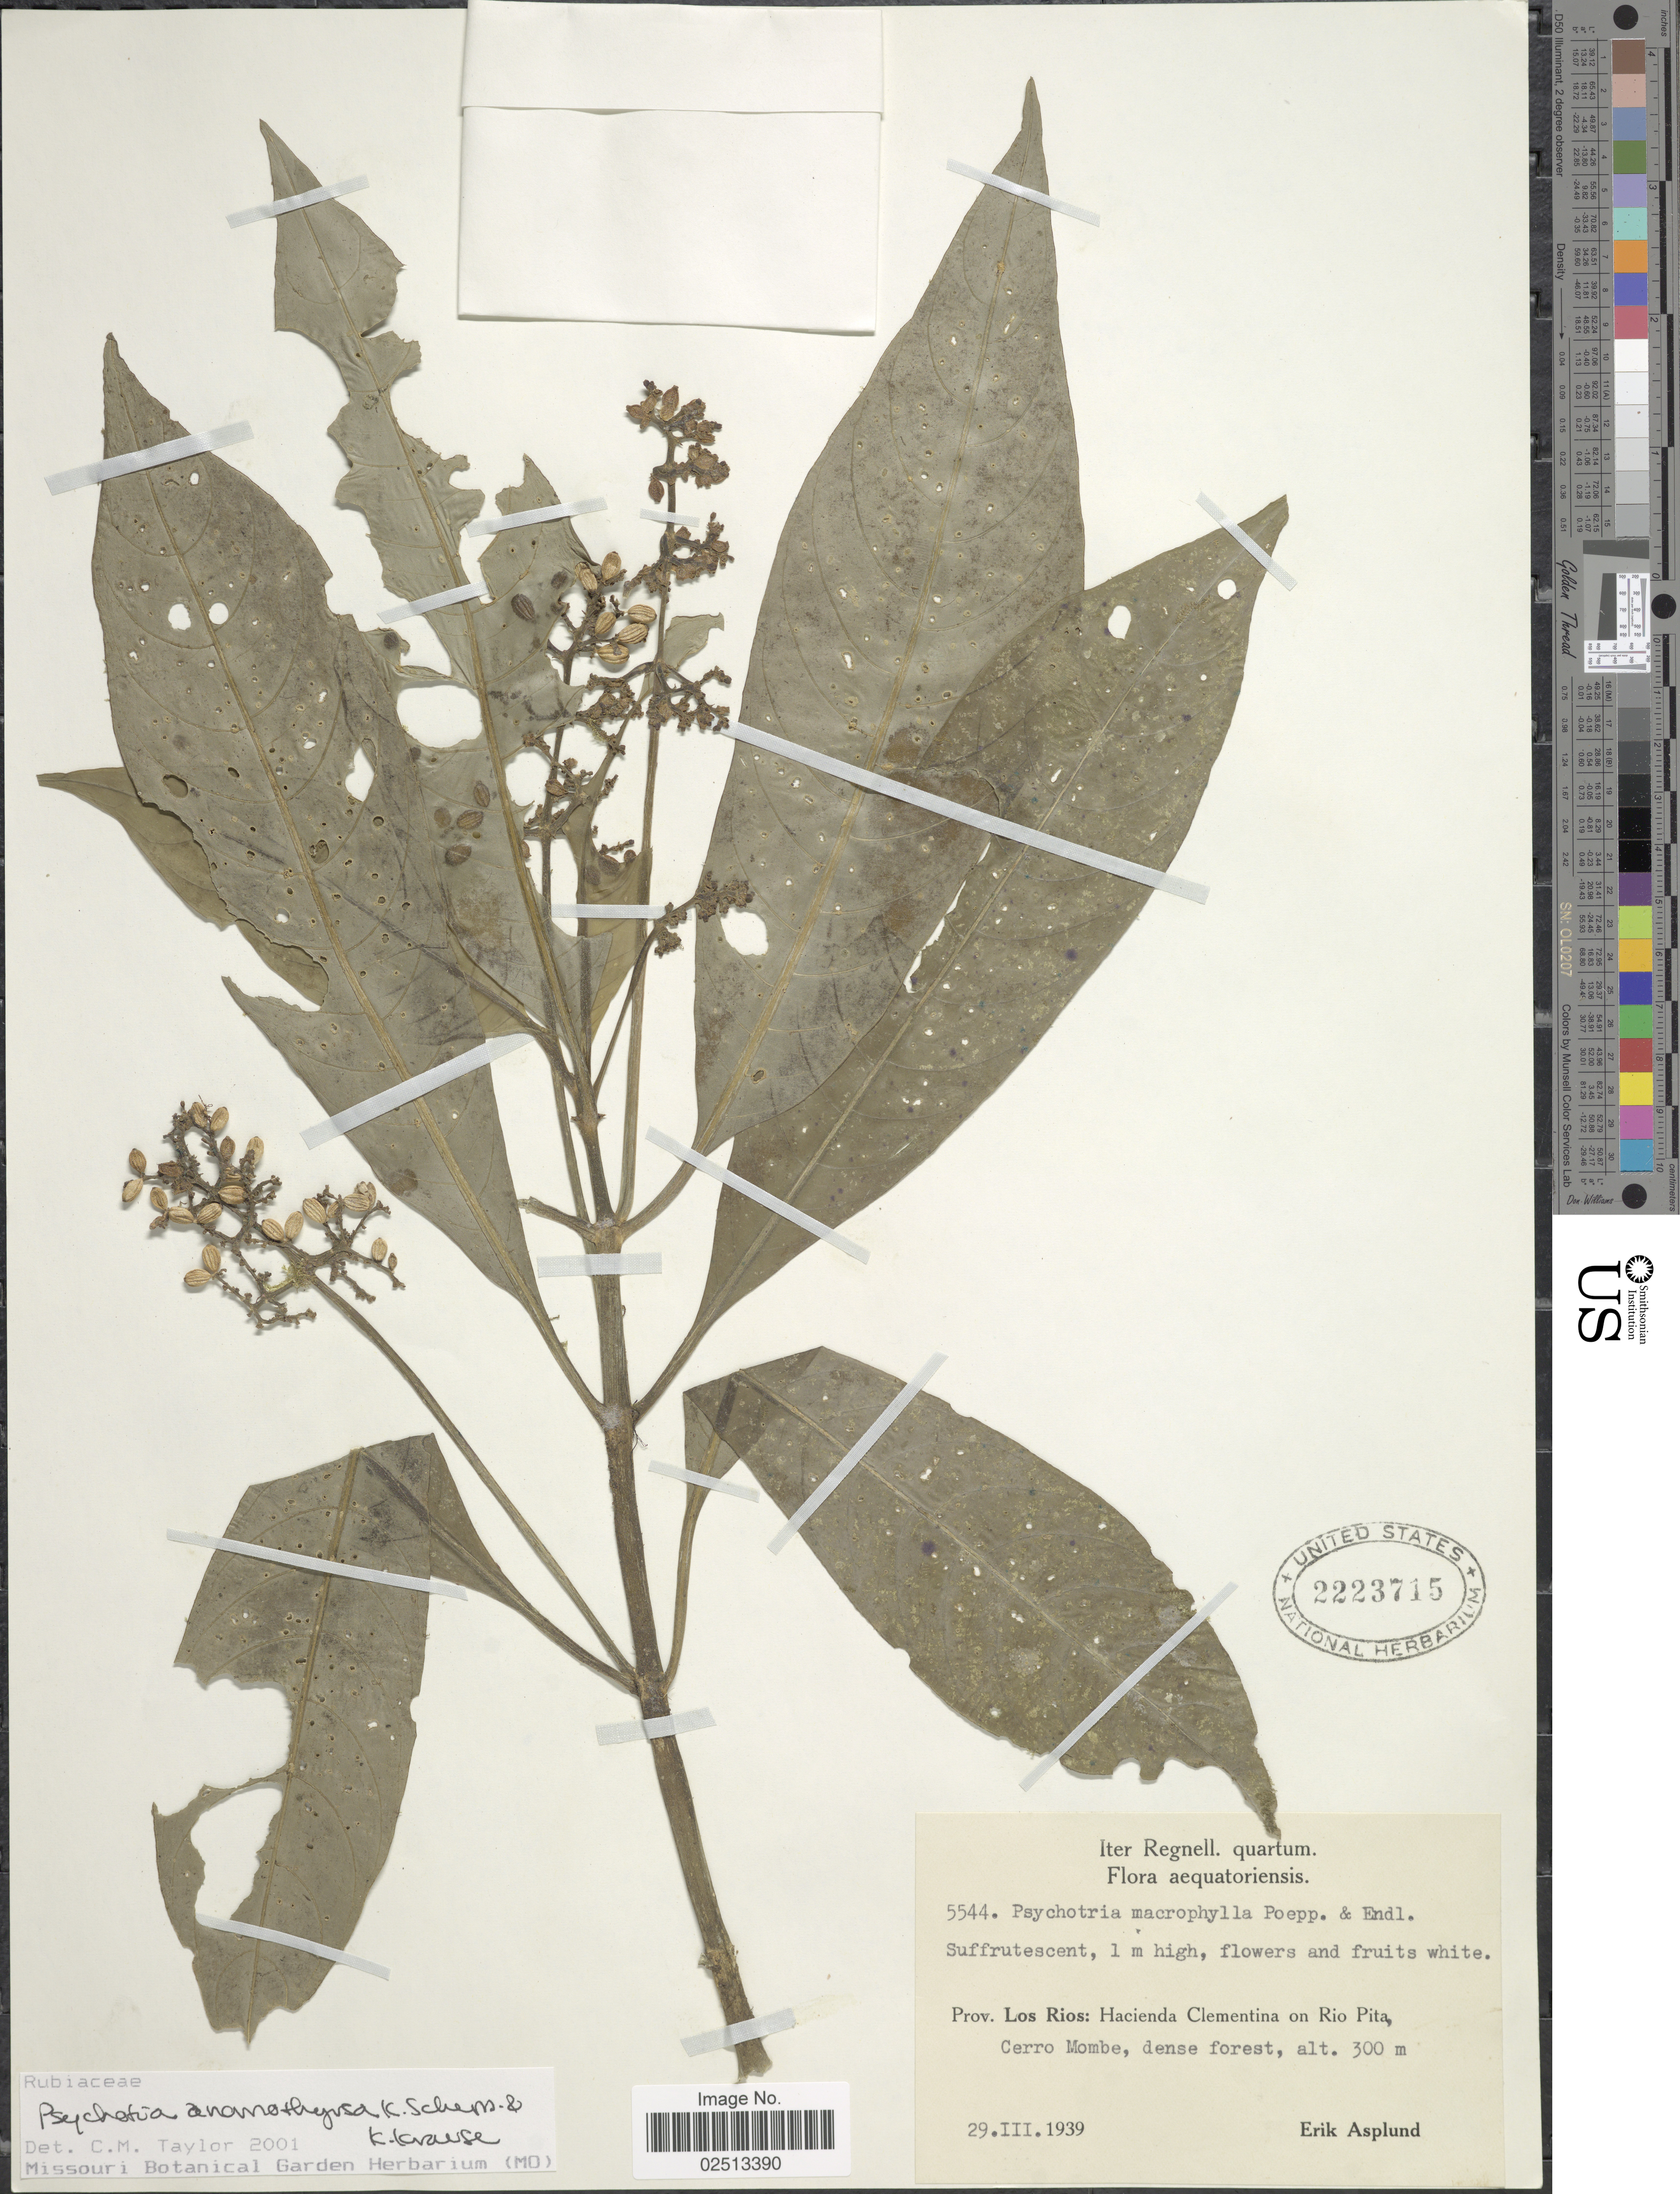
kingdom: Plantae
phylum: Tracheophyta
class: Magnoliopsida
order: Gentianales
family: Rubiaceae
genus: Psychotria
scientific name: Psychotria anemothyrsus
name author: K. Schum. & Krause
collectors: E. Asplund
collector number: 5544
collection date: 1939-03-29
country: Ecuador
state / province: Los Ríos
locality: Hacienda Clementina on Rio Pita, Cerro Mombe, dense forest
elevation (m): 300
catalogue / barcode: US 2223715